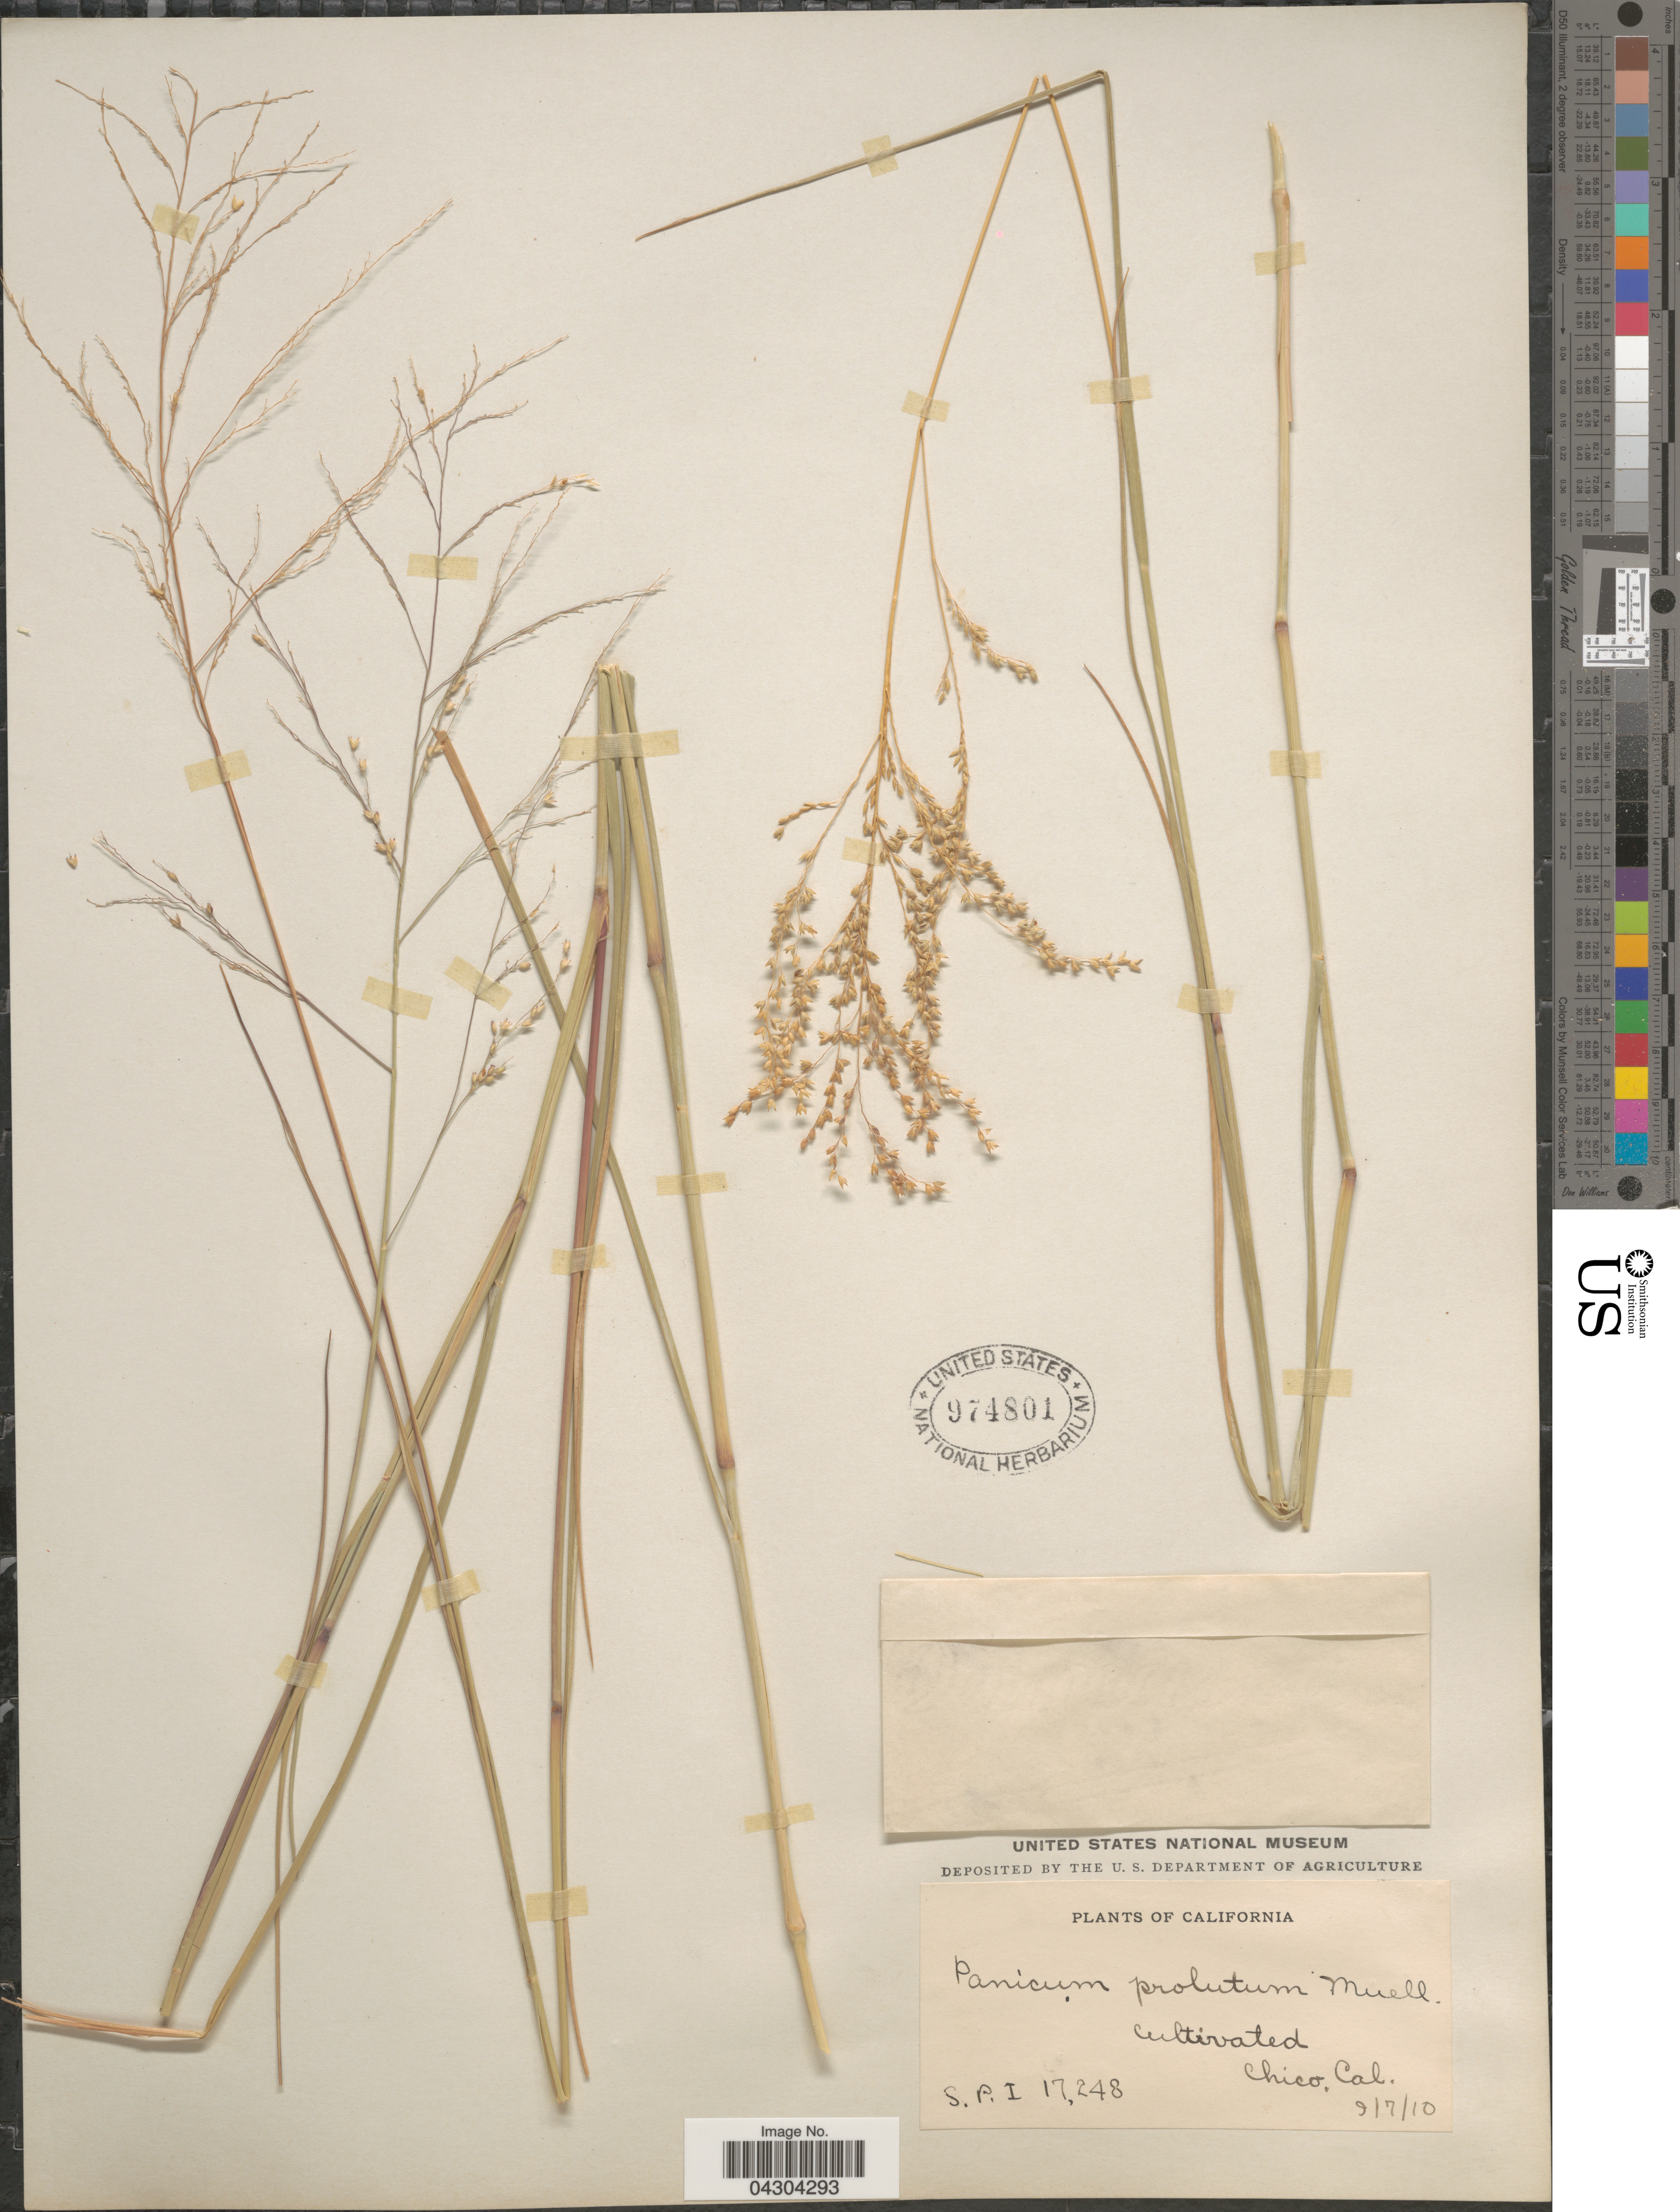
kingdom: Plantae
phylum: Tracheophyta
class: Liliopsida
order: Poales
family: Poaceae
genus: Panicum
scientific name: Panicum coloratum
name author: L.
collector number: SPI17248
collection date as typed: Transcribed d/m/y: 7/9/10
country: United States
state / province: California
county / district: Butte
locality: Chico.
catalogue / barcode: US 974801